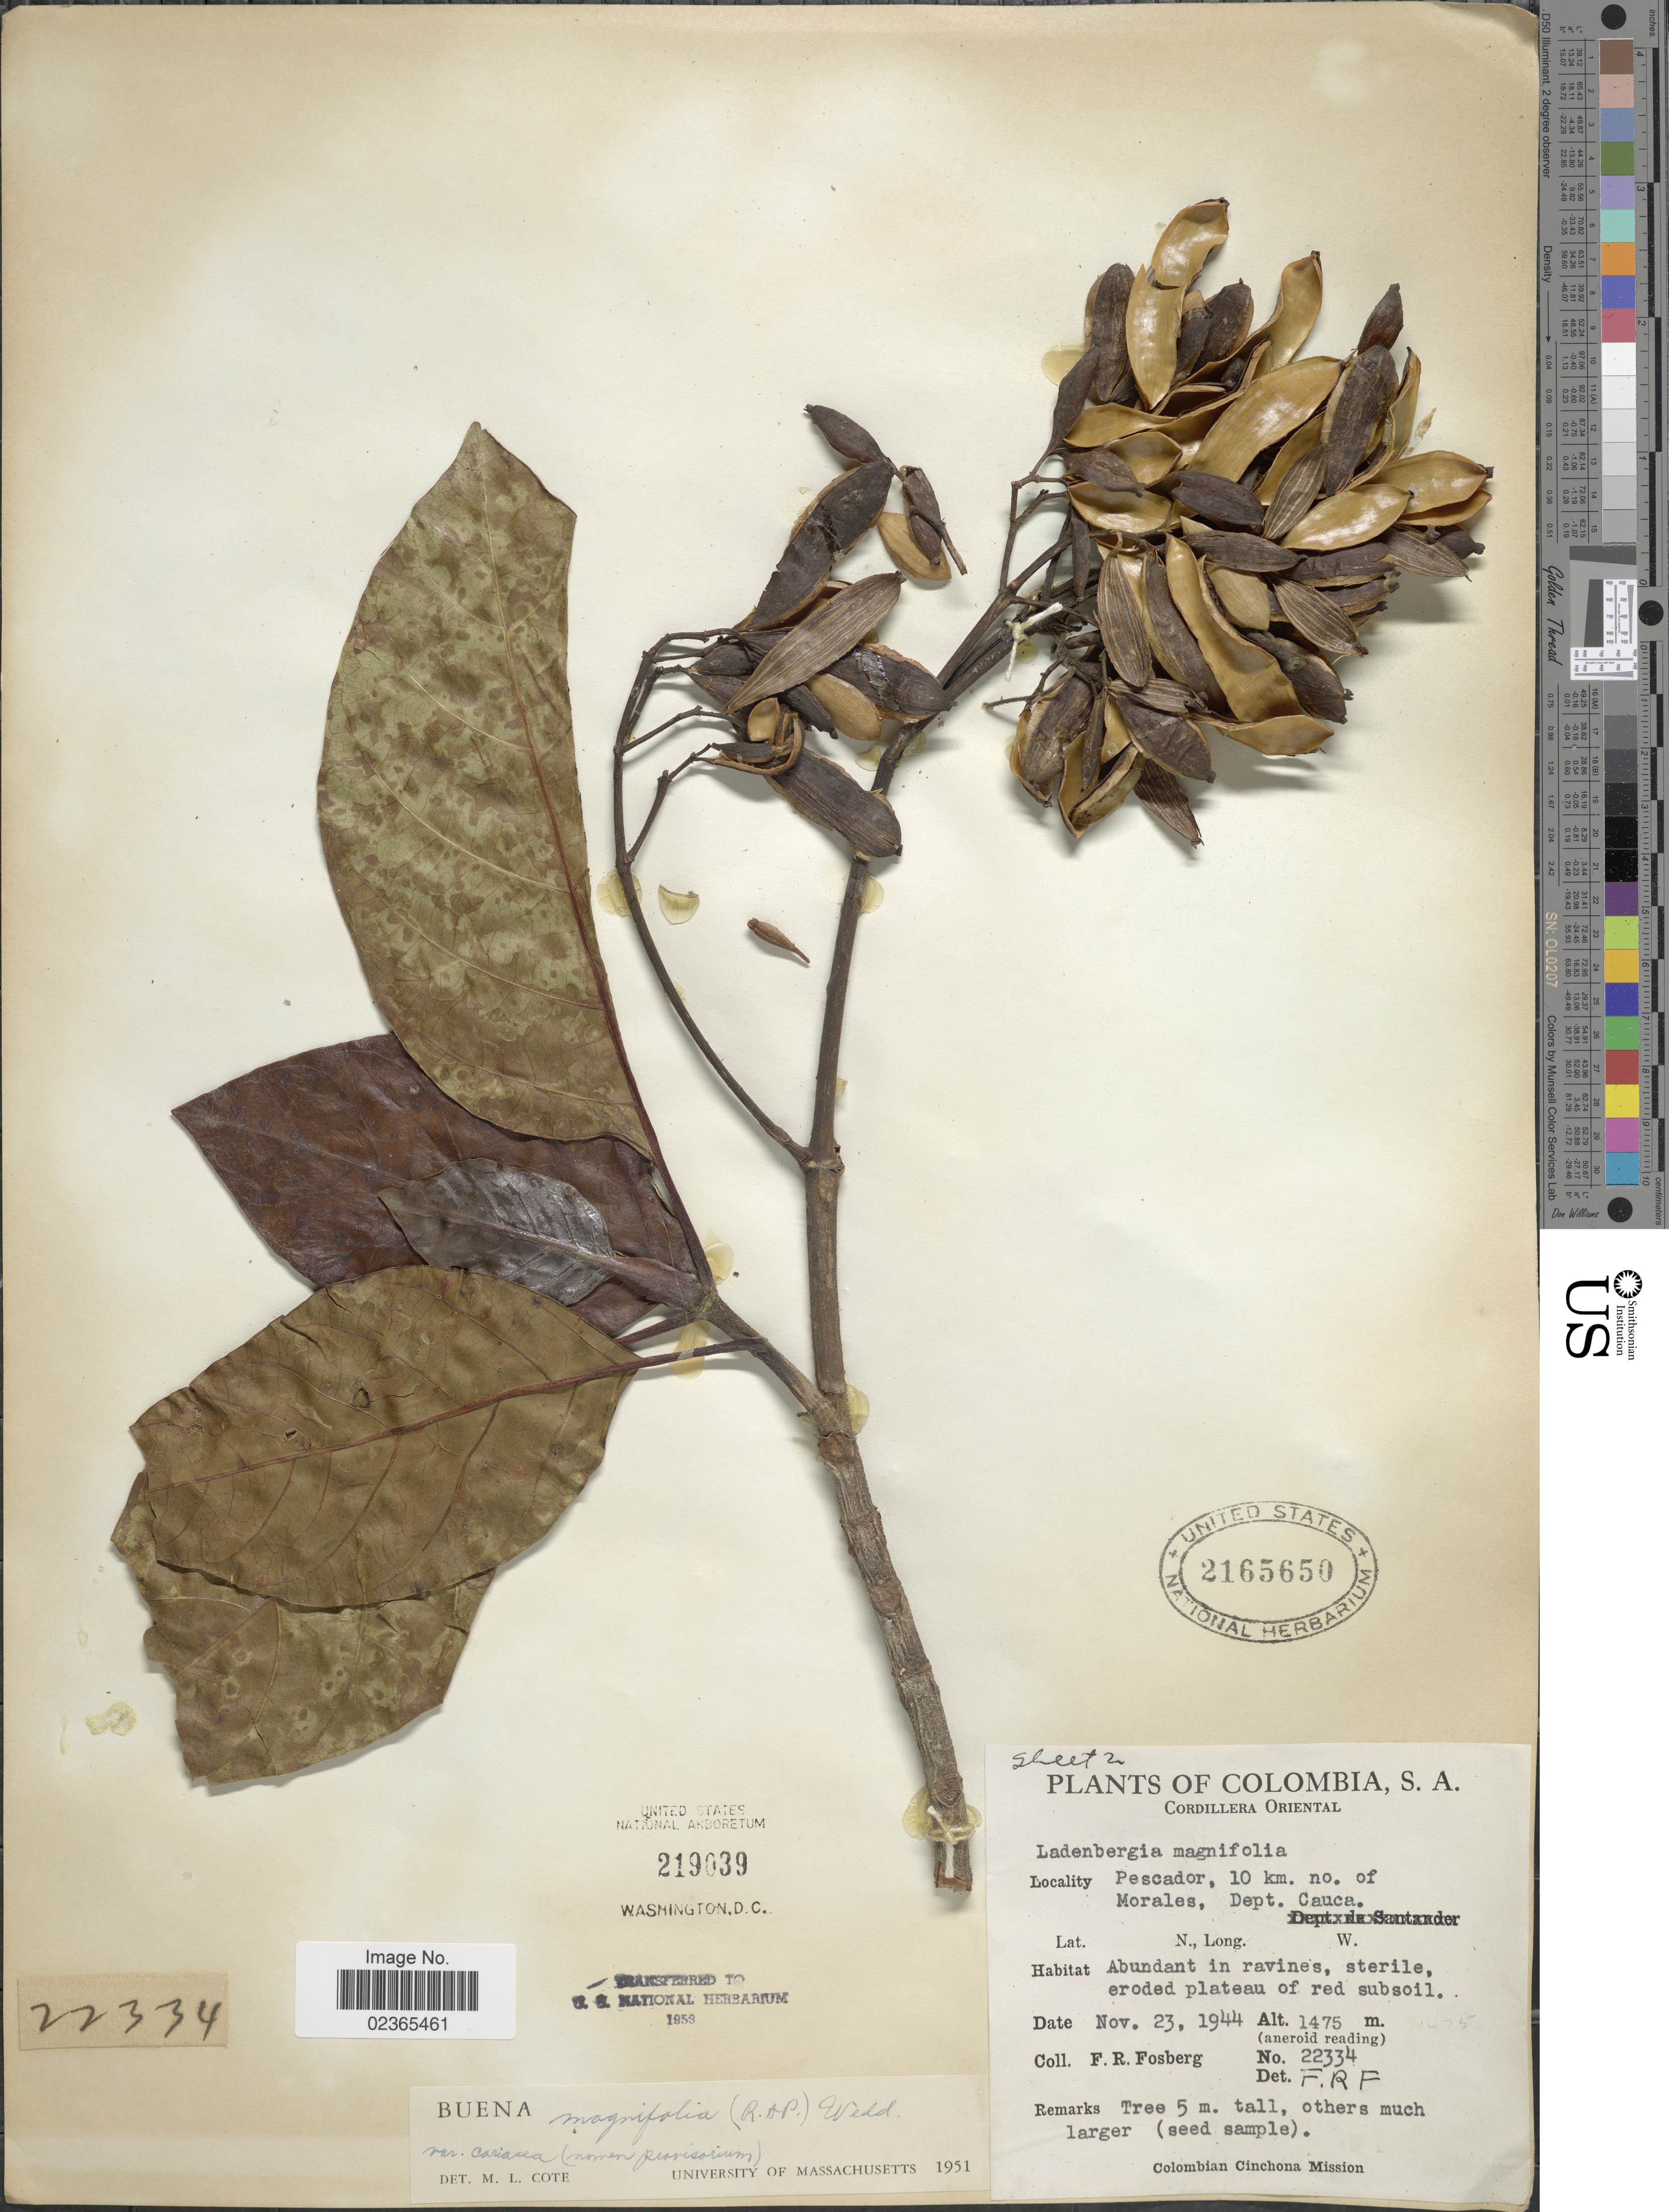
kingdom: Plantae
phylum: Tracheophyta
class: Magnoliopsida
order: Gentianales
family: Rubiaceae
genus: Ladenbergia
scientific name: Ladenbergia oblongifolia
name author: (Mutis) L. Andersson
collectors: F. R. Fosberg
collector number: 22334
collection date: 1944-11-23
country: Colombia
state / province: Cauca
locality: Cordillera Oriental, Pescador, 10 km. no. of Morales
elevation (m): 1475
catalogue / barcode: US 2165650